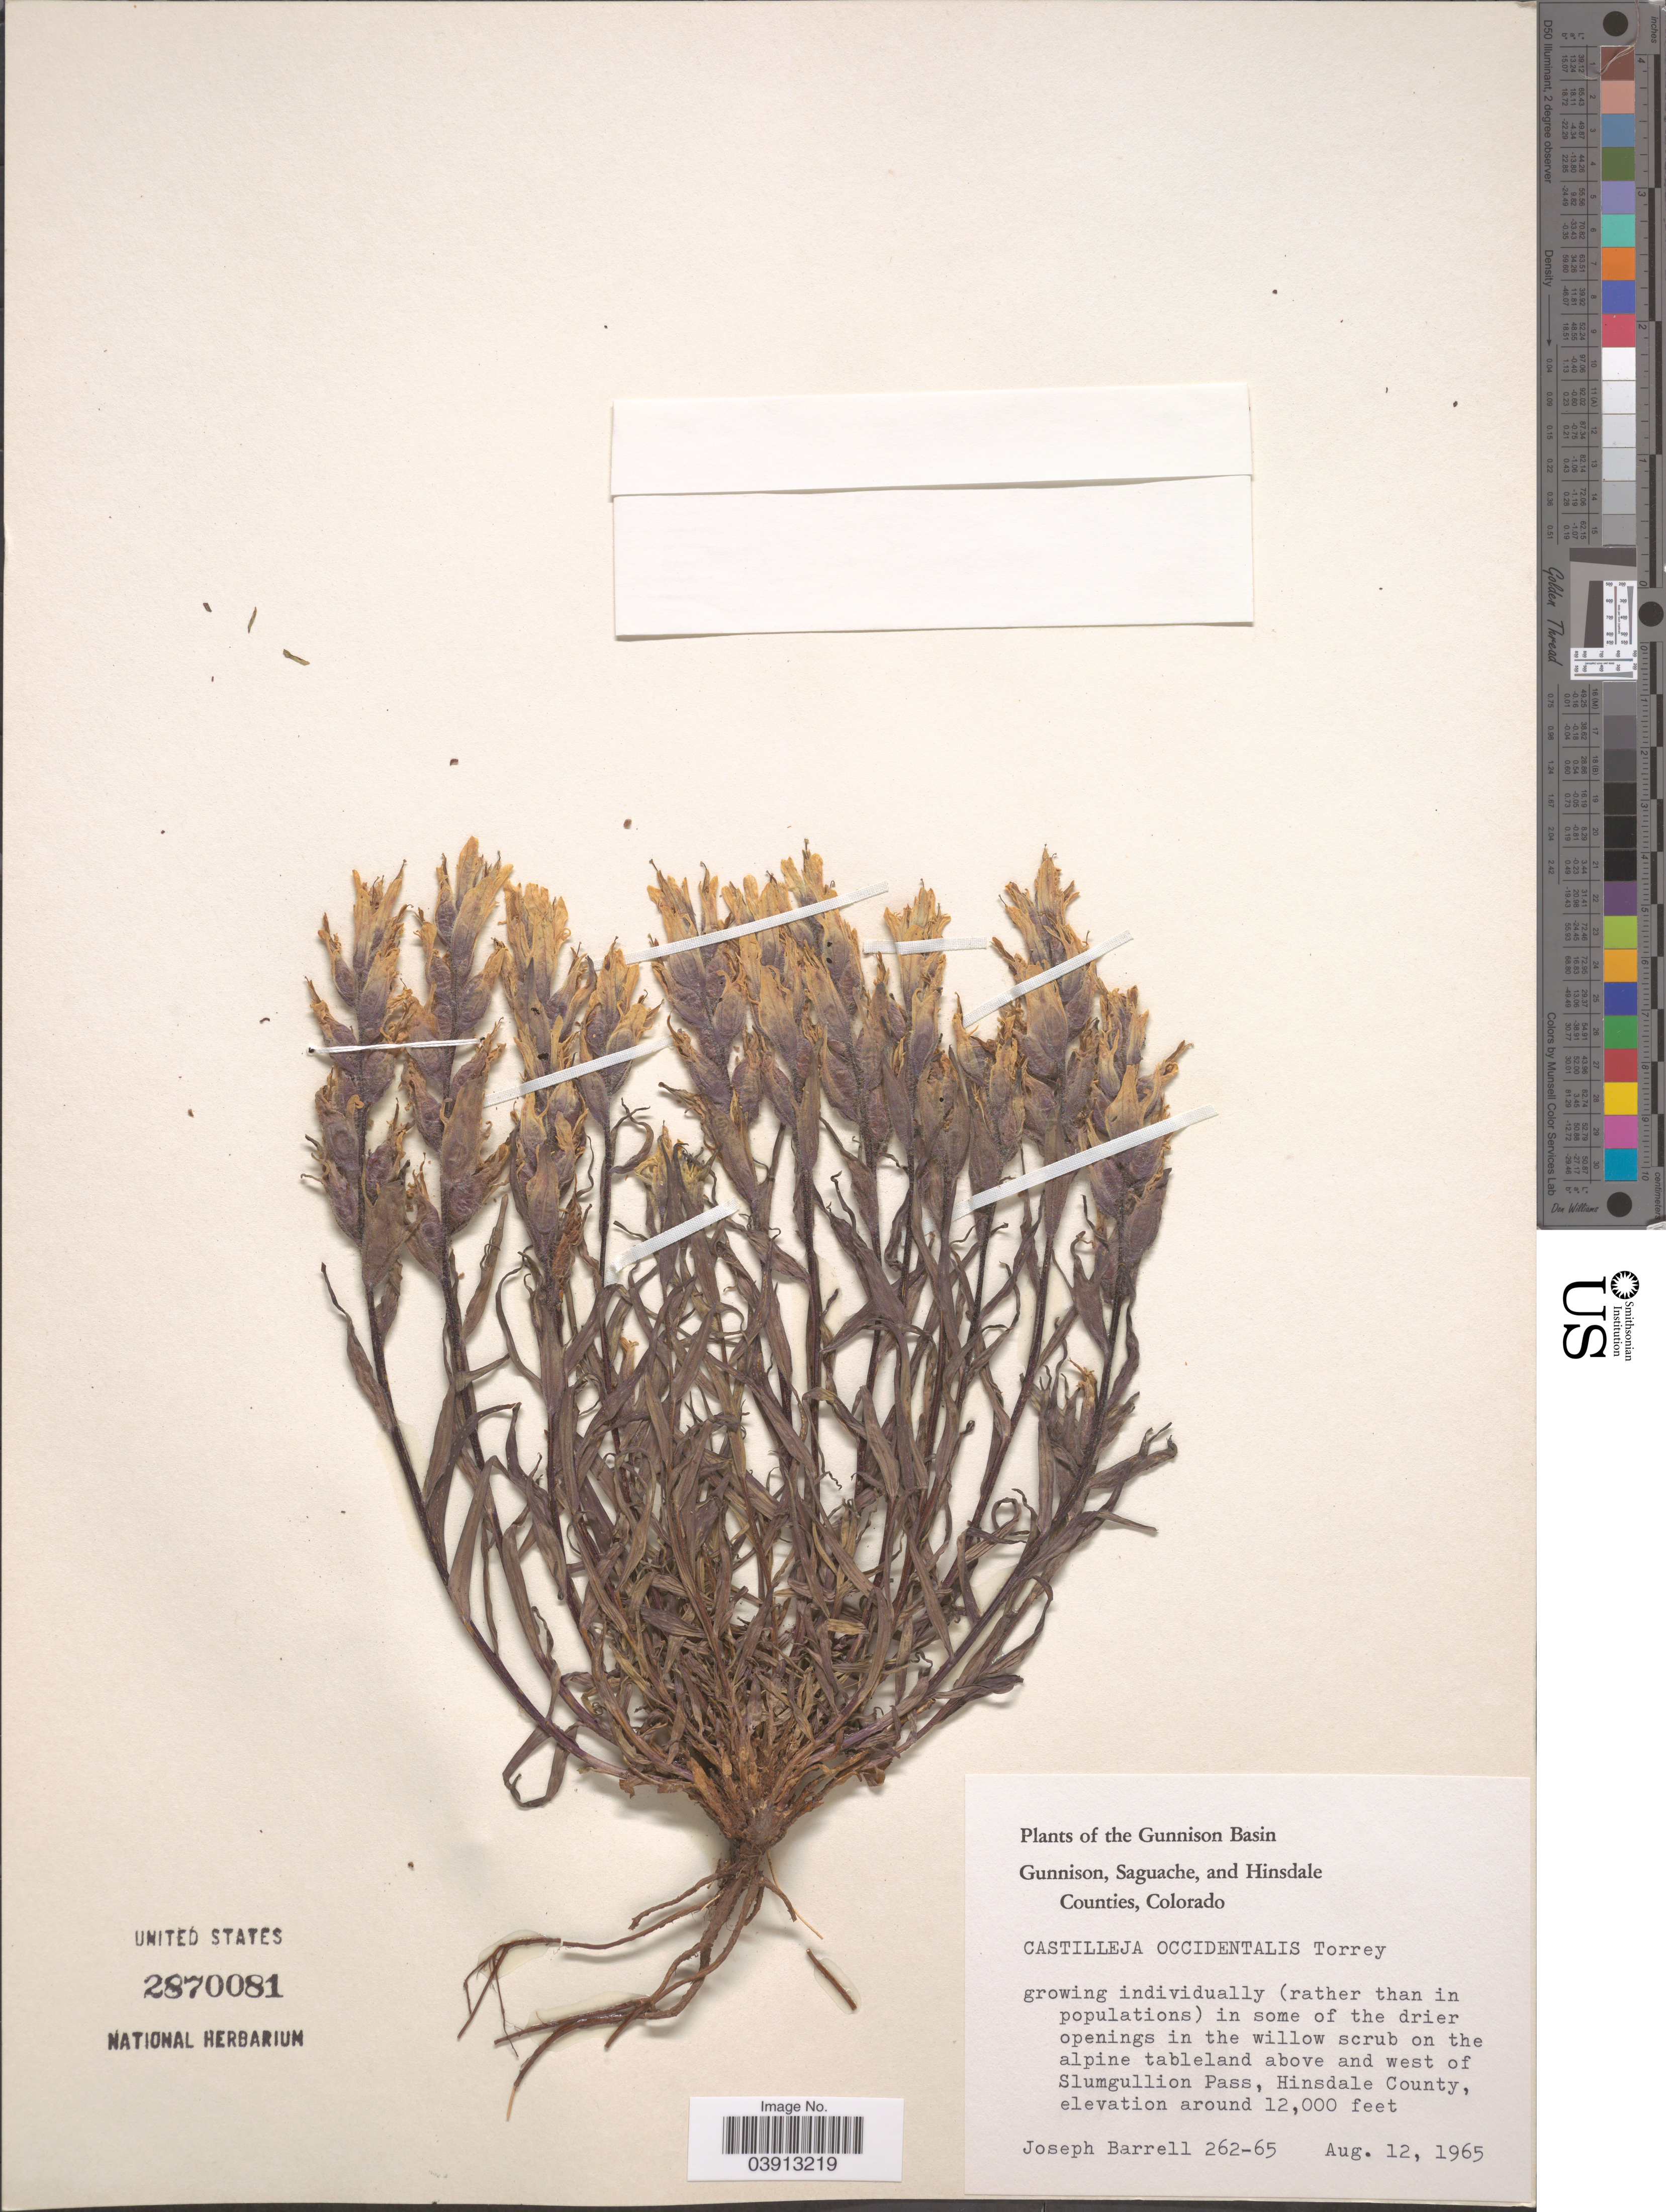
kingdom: Plantae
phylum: Tracheophyta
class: Magnoliopsida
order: Lamiales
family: Orobanchaceae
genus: Castilleja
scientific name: Castilleja occidentalis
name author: Torr.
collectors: J. Barrell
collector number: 262-65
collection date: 1965-08-12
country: United States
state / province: Colorado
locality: Gunnison Basin. Alpine tableland above and west of Slumgullion Pass, Hinsdale County.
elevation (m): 3658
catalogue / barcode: US 2870081